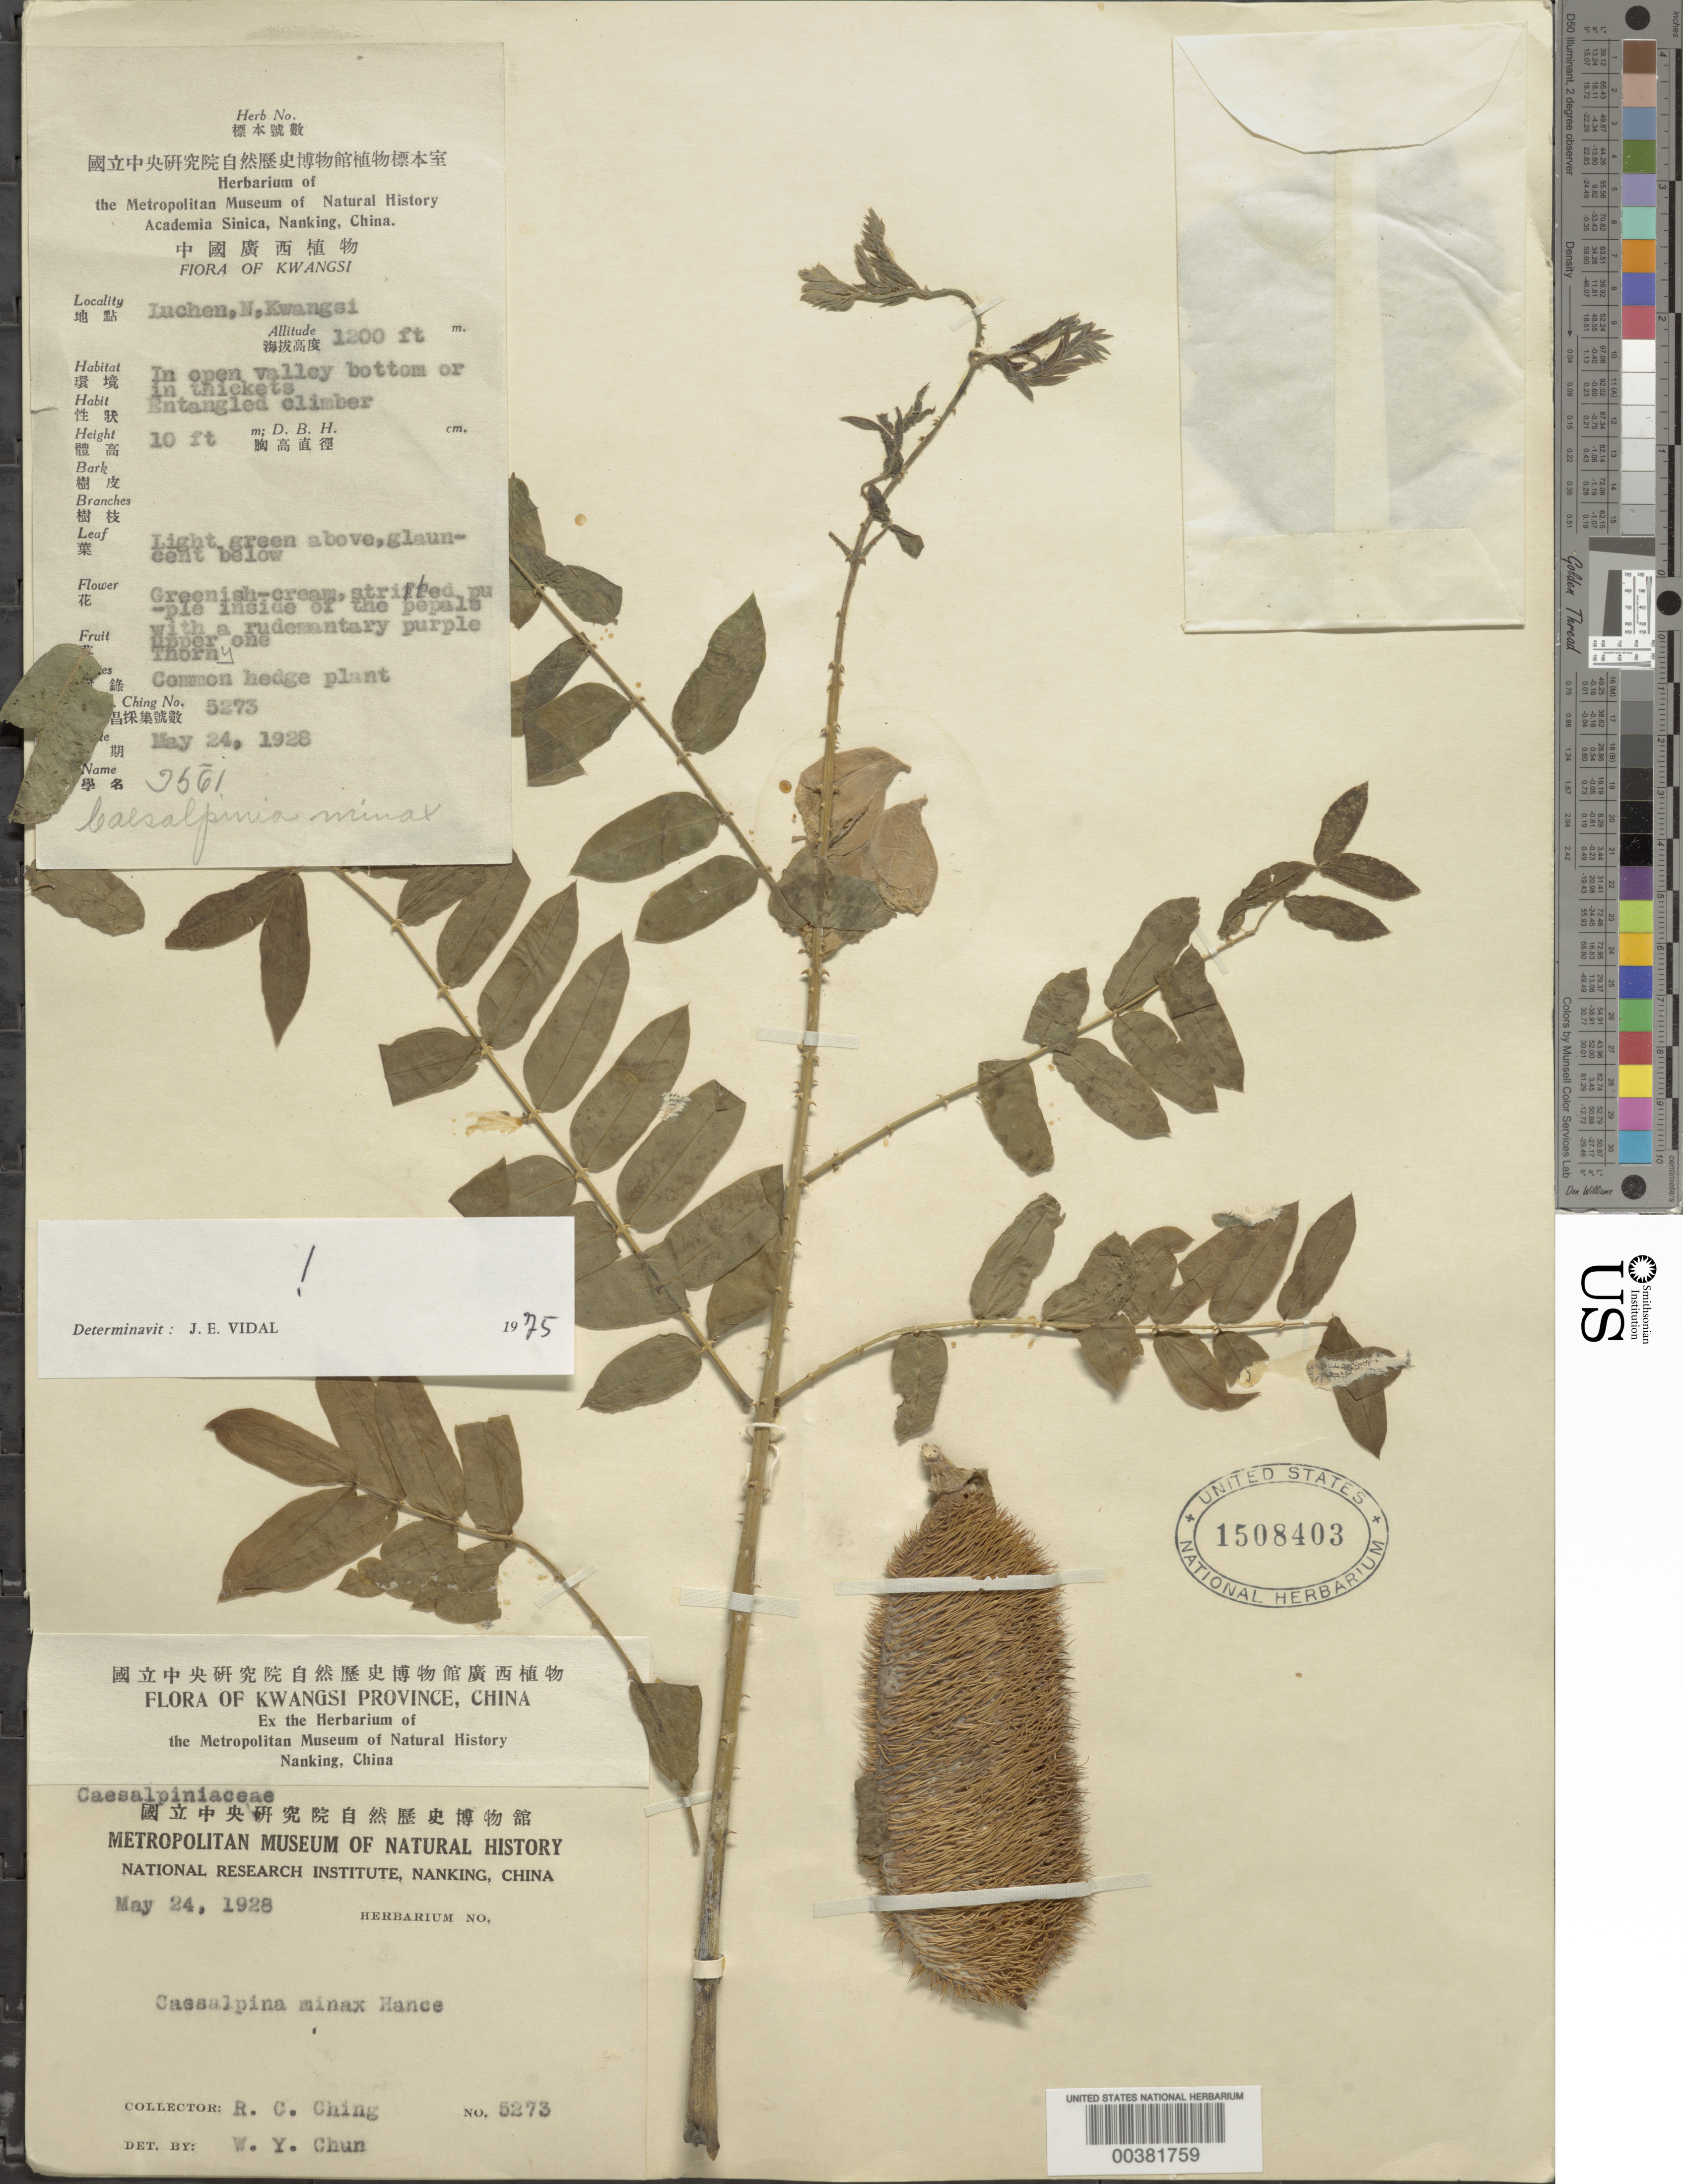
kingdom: Plantae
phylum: Tracheophyta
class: Magnoliopsida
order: Fabales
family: Fabaceae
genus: Guilandina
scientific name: Guilandina minax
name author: (Hance) G.P. Lewis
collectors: R. C. Ching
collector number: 5273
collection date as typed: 24 May 1928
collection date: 1928-05-24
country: China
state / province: Guangxi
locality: Luchen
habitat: In open valley bottom or in thickets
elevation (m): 366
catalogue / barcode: US 1508403